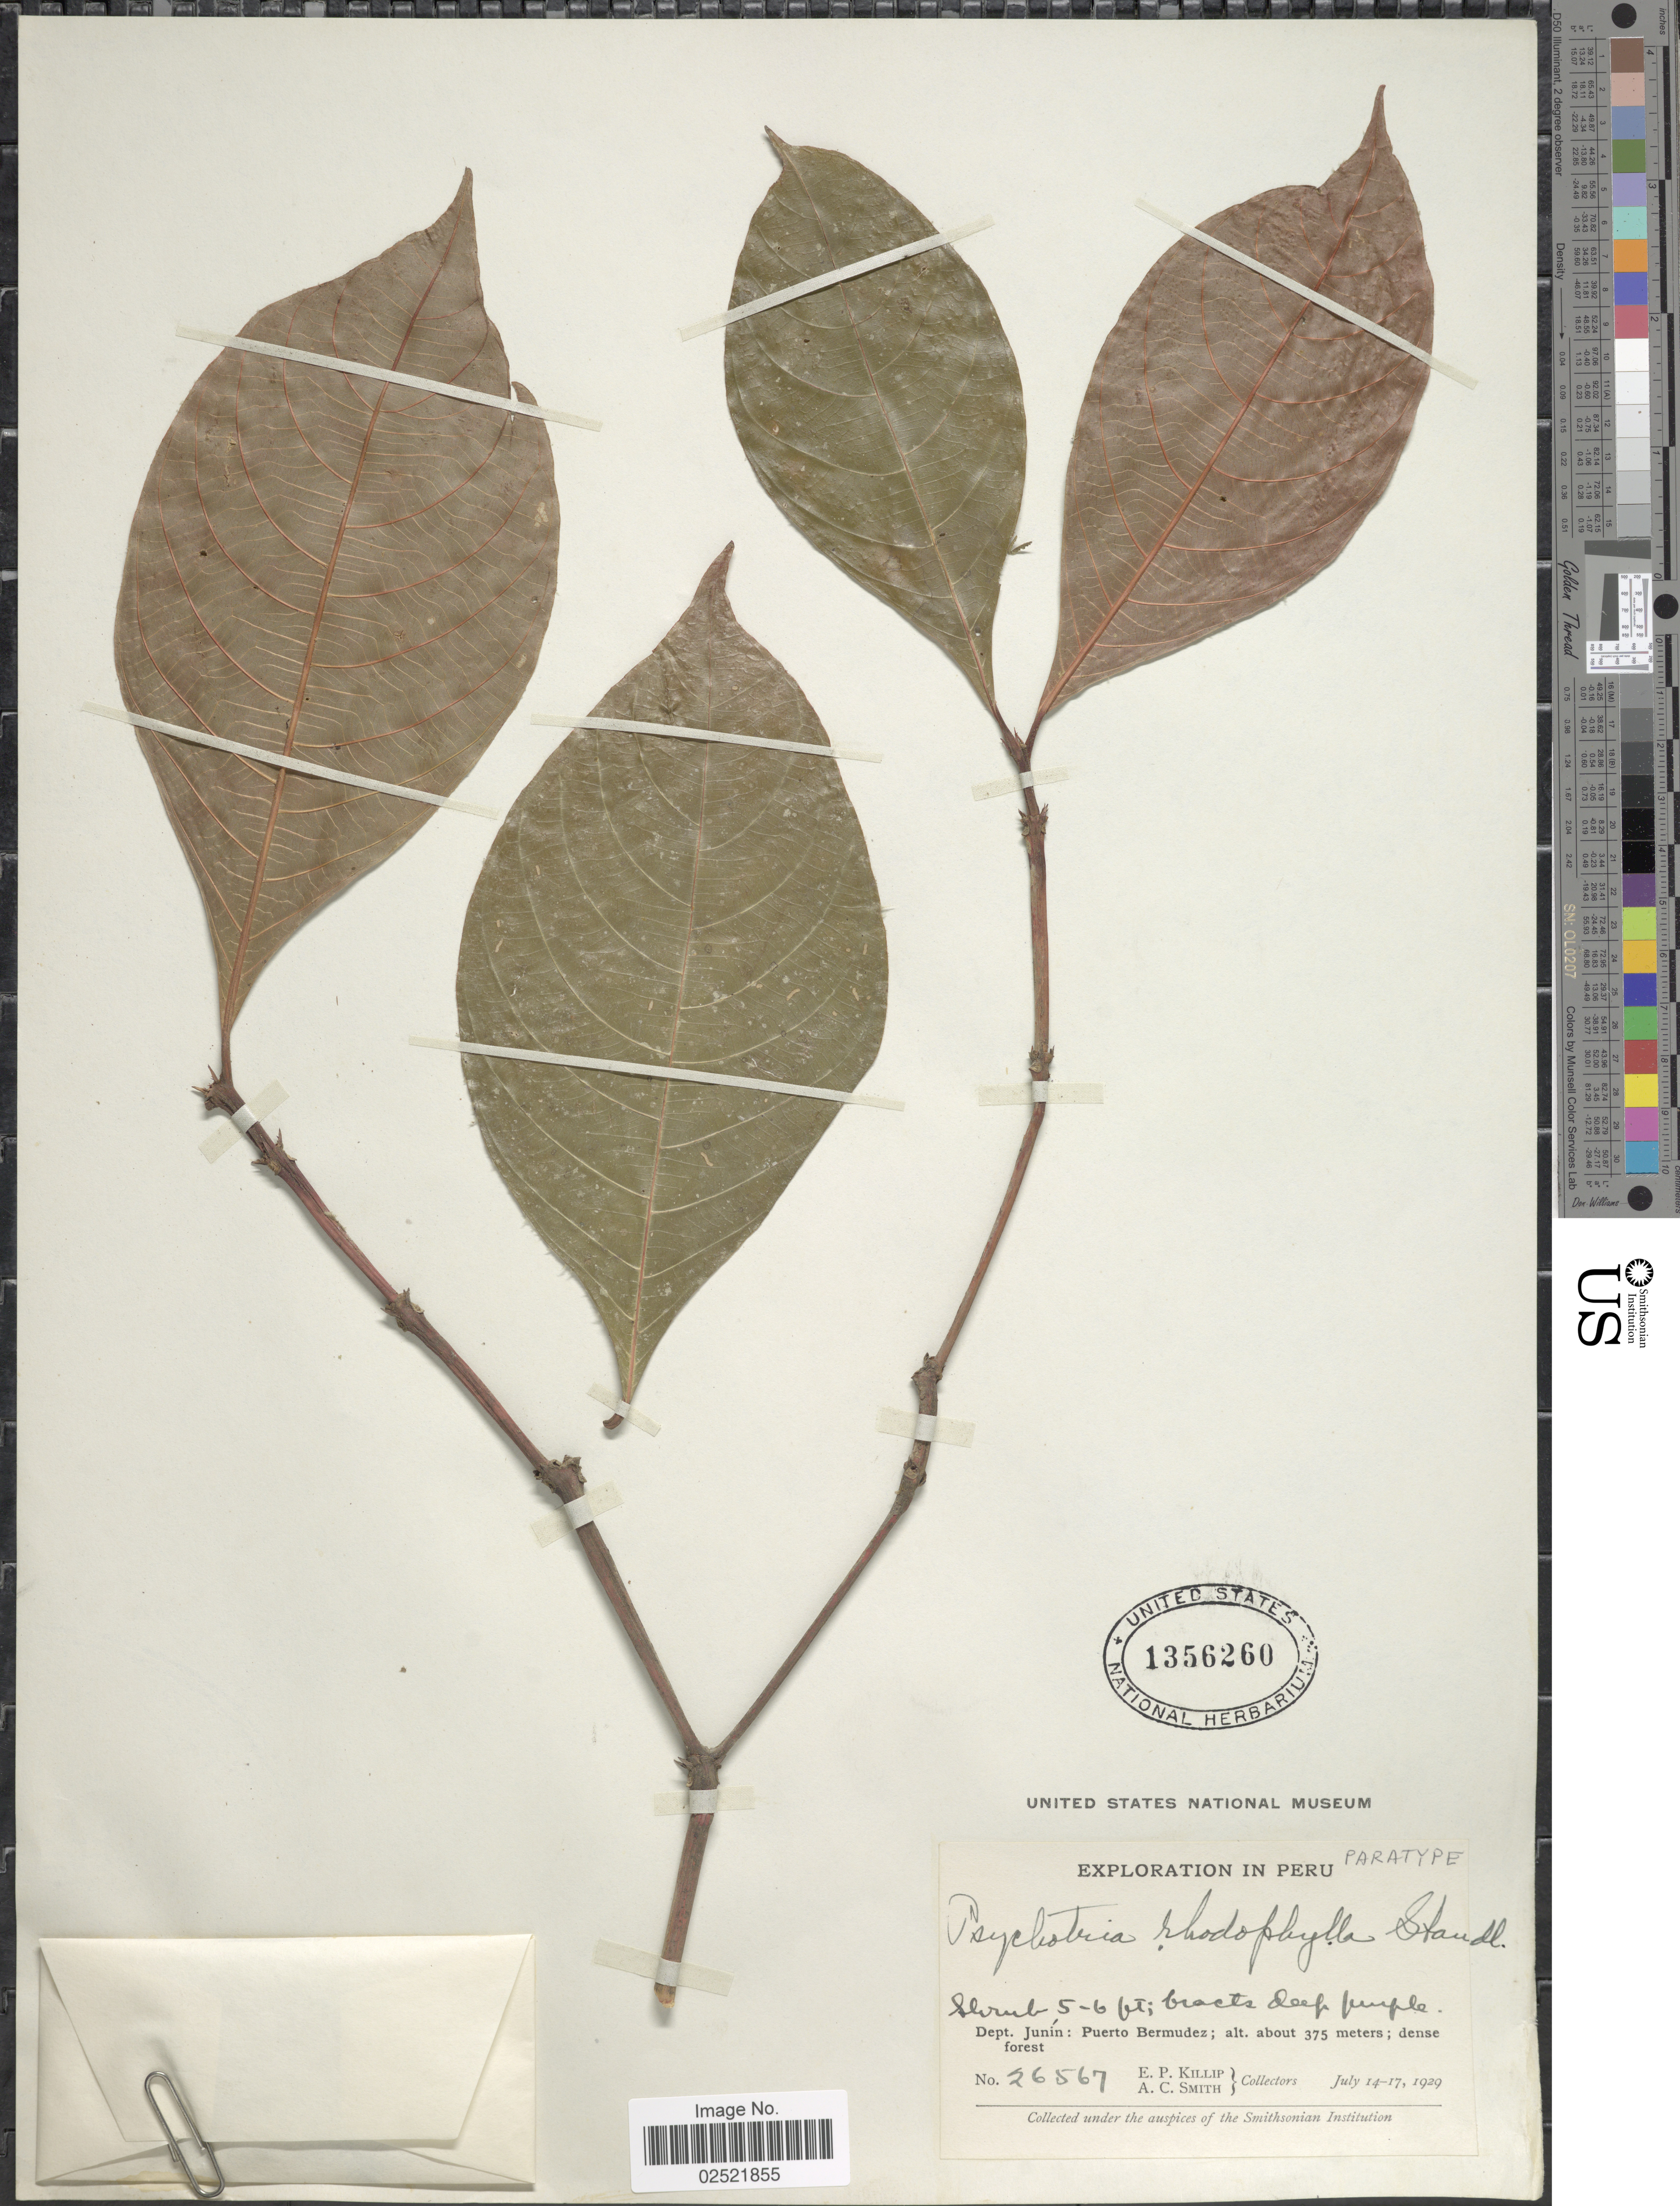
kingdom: Plantae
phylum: Tracheophyta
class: Magnoliopsida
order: Gentianales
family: Rubiaceae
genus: Psychotria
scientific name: Psychotria rhodophylla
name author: Standl.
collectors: E. P. Killip & A. C. Smith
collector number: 26567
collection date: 1929-07-14/1929-07-17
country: Peru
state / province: Junín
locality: Puerto Bermudez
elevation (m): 375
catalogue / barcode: US 1356260